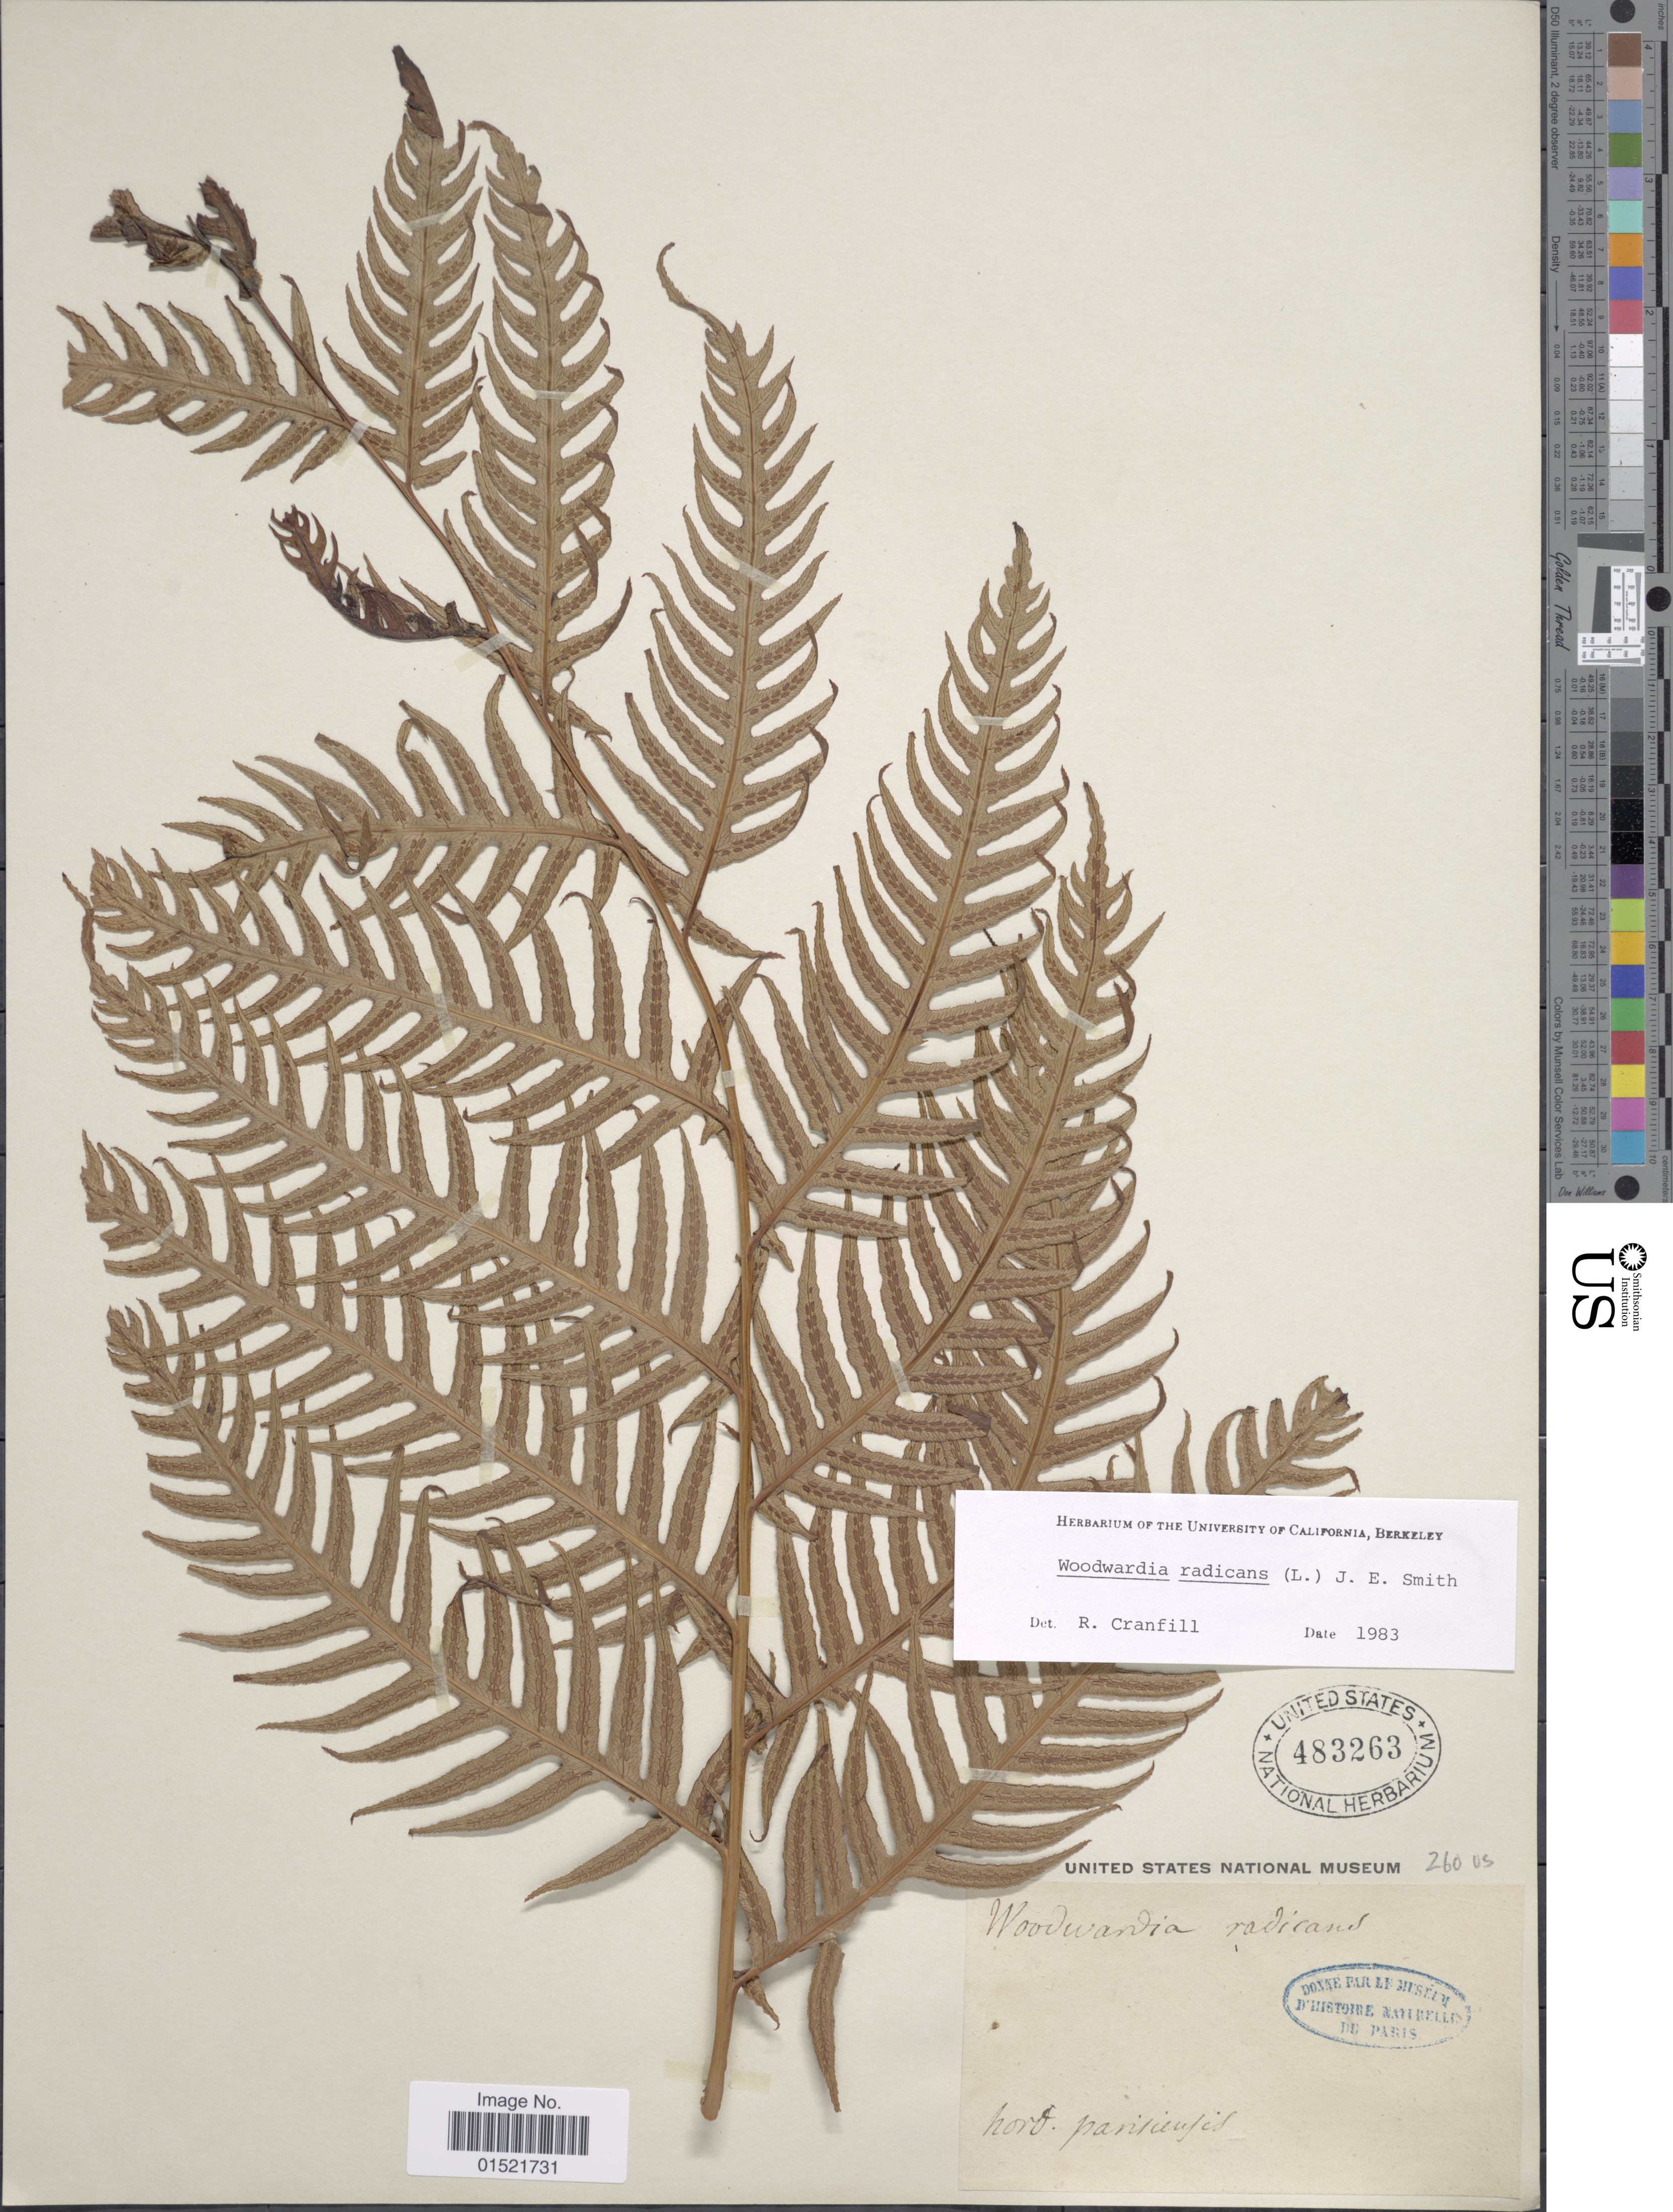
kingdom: Plantae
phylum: Tracheophyta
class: Polypodiopsida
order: Polypodiales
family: Blechnaceae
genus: Woodwardia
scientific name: Woodwardia radicans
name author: (L.) Sm.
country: France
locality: Hort parisiensis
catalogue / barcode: US 483263